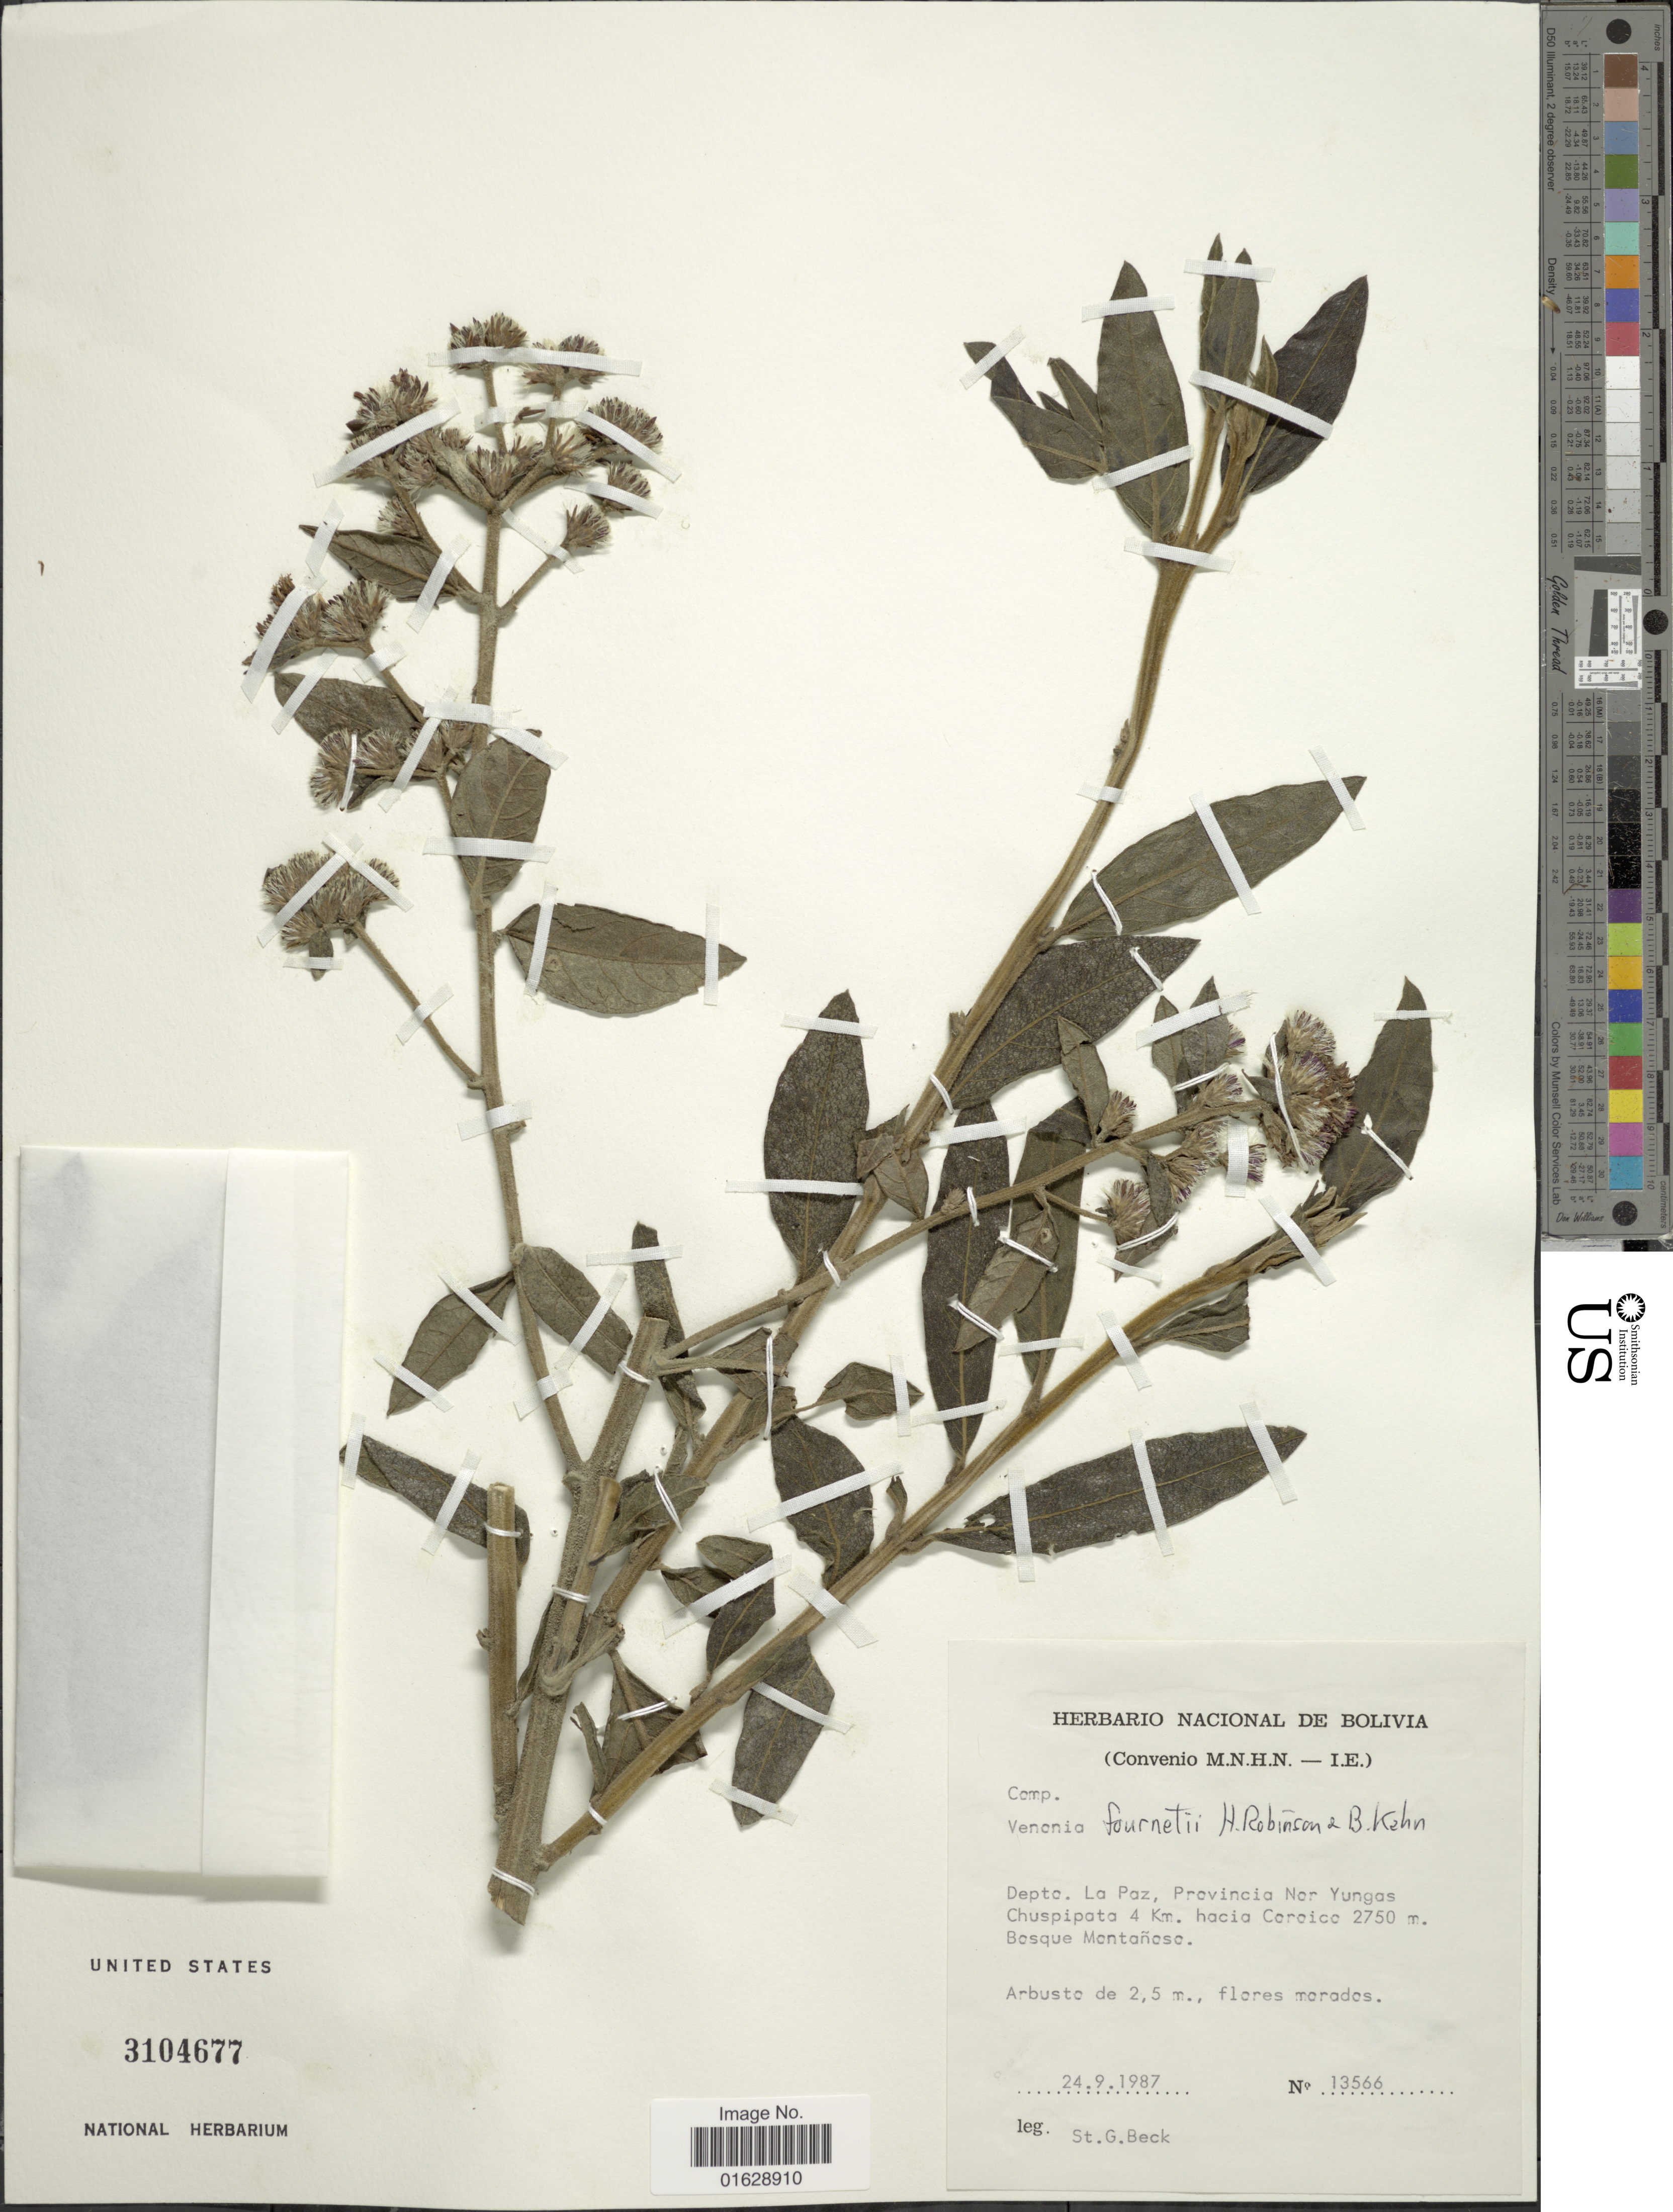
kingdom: Plantae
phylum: Tracheophyta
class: Magnoliopsida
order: Asterales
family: Asteraceae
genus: Lepidaploa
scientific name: Lepidaploa fournetii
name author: (H. Rob. & B. Kahn) H. Rob.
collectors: S. G. Beck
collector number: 13566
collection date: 1987-09-24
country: Bolivia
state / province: La Paz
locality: Depto. La Paz, Provincia Nor Yungas. Chuspipata 4 Km. hacia Coroico. Bosque Montanoso.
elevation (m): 2750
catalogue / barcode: US 3104677